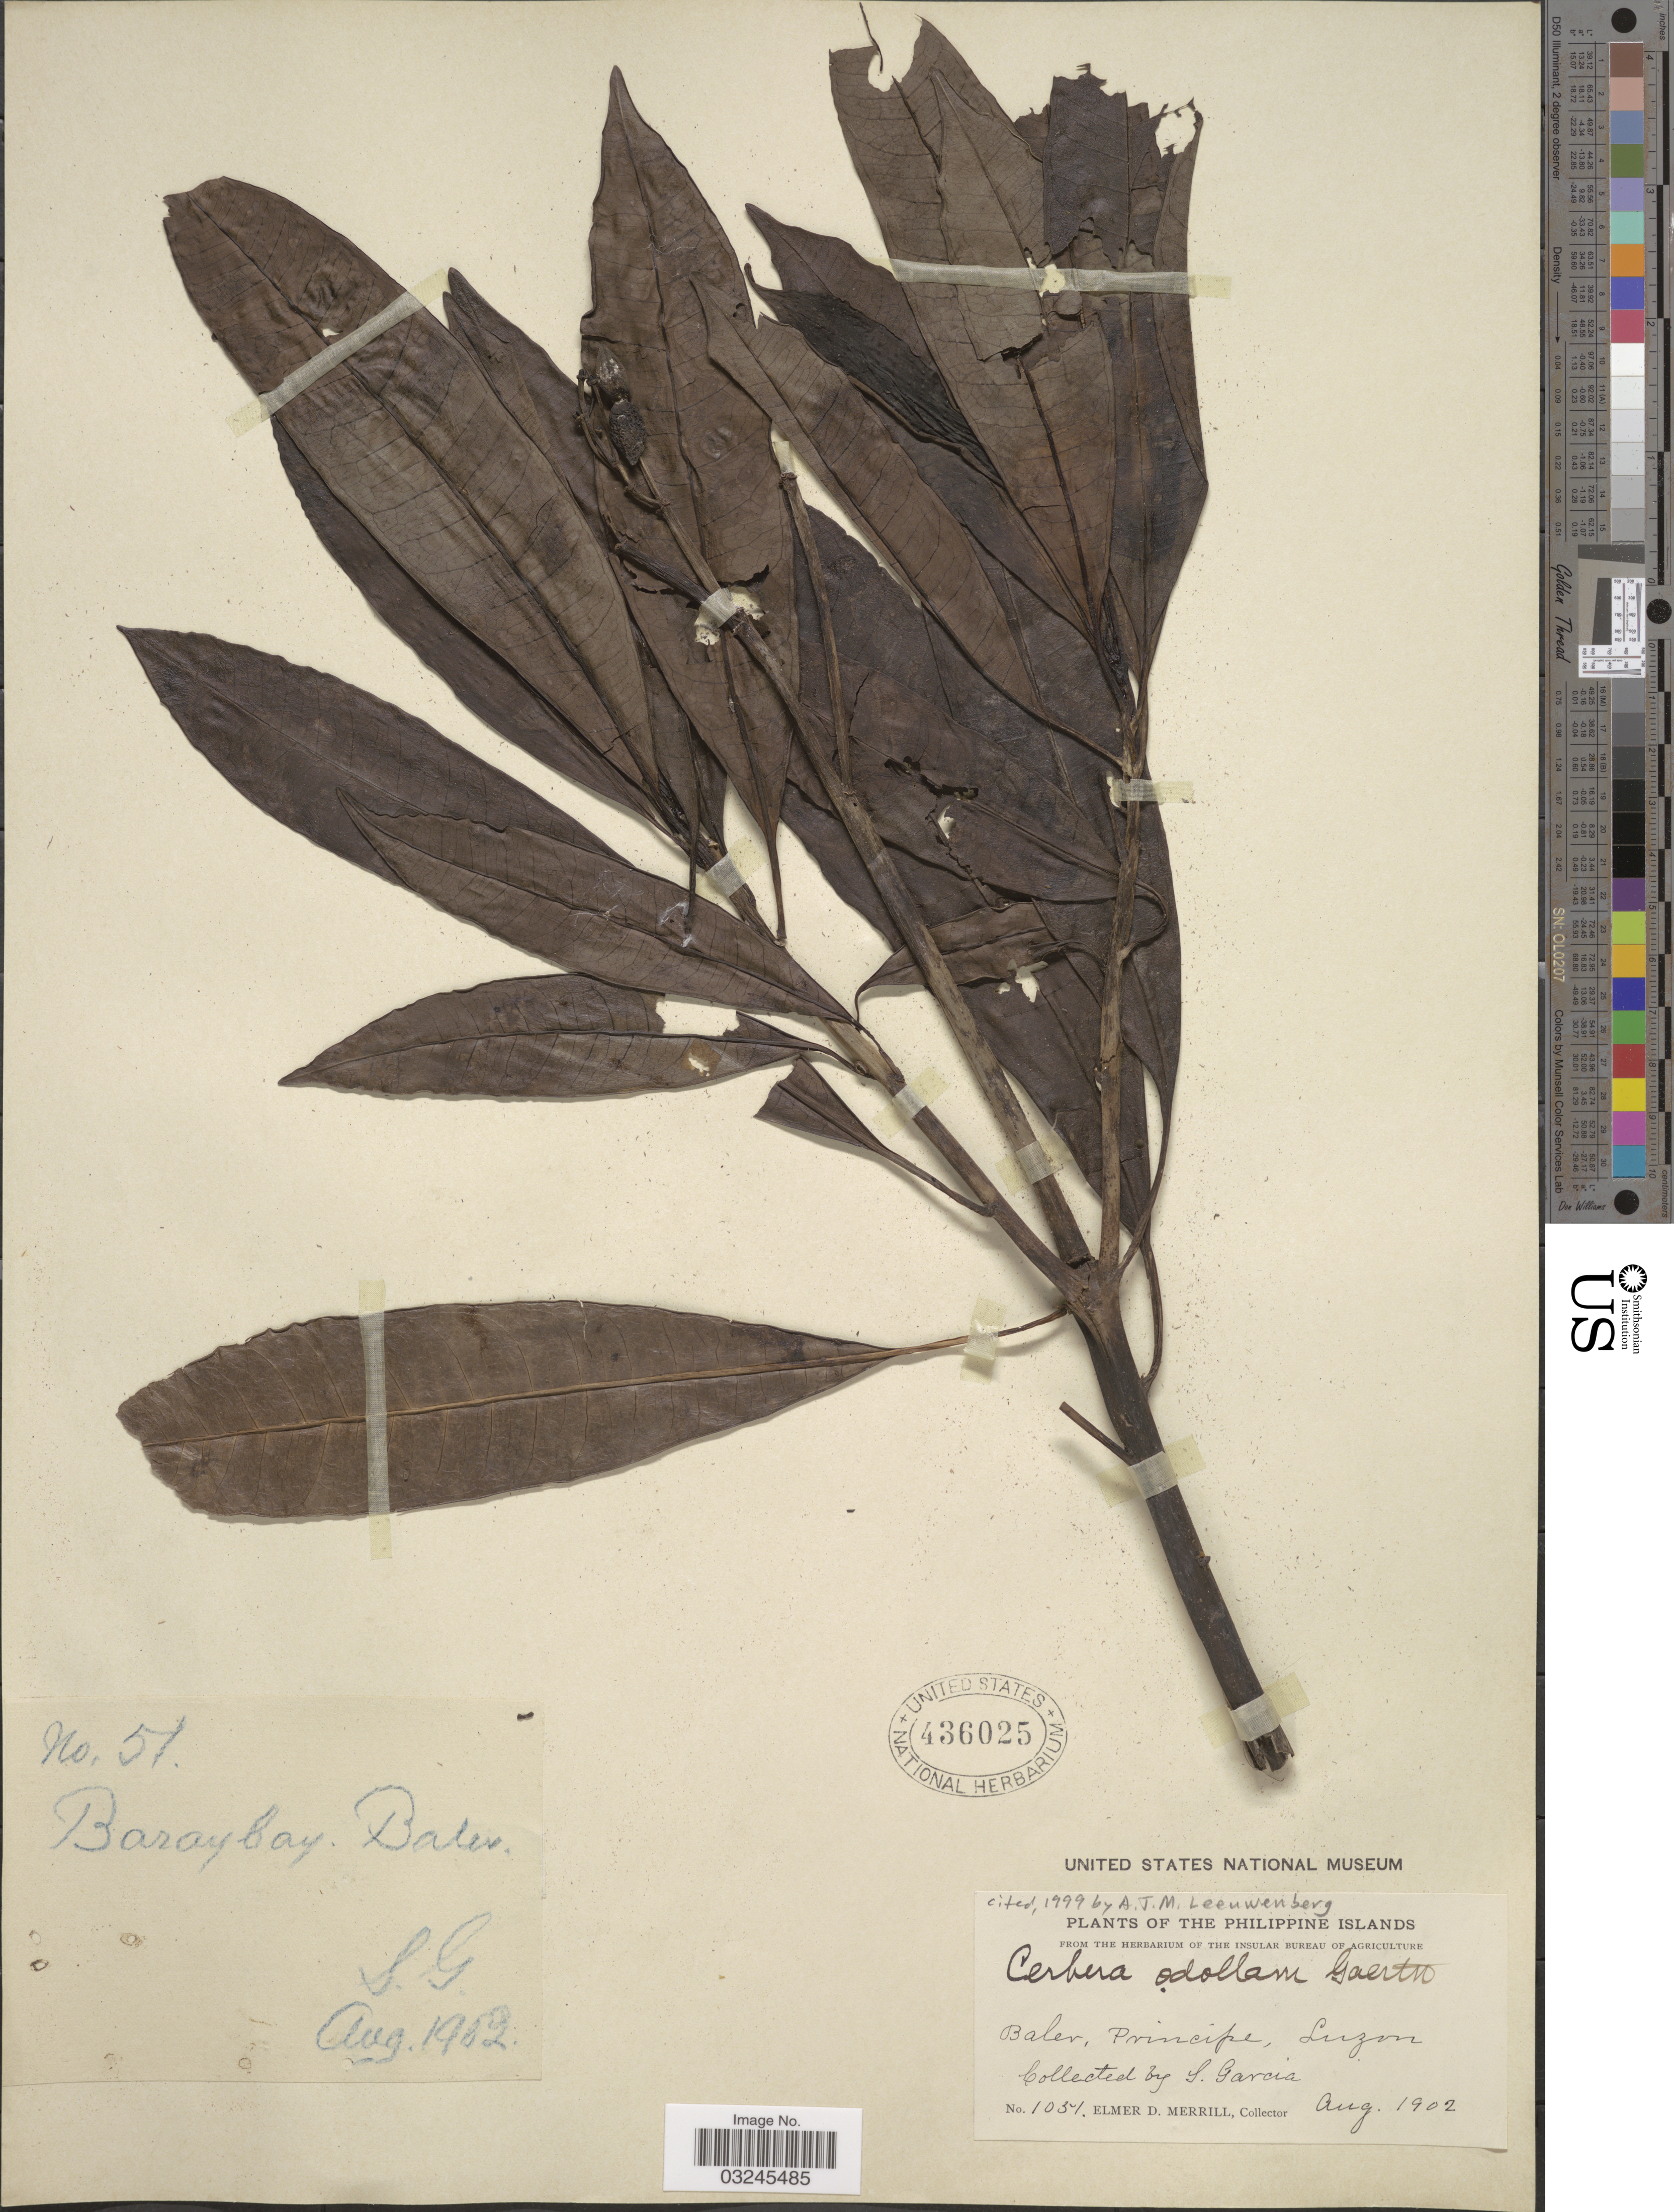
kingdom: Plantae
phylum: Tracheophyta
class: Magnoliopsida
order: Gentianales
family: Apocynaceae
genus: Cerbera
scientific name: Cerbera odollam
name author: Gaertn.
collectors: S. Garcia & E. D. Merrill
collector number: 1051/51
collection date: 1902-08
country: Philippines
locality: Baler, Principe, Luzon. Baraybay.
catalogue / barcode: US 436025